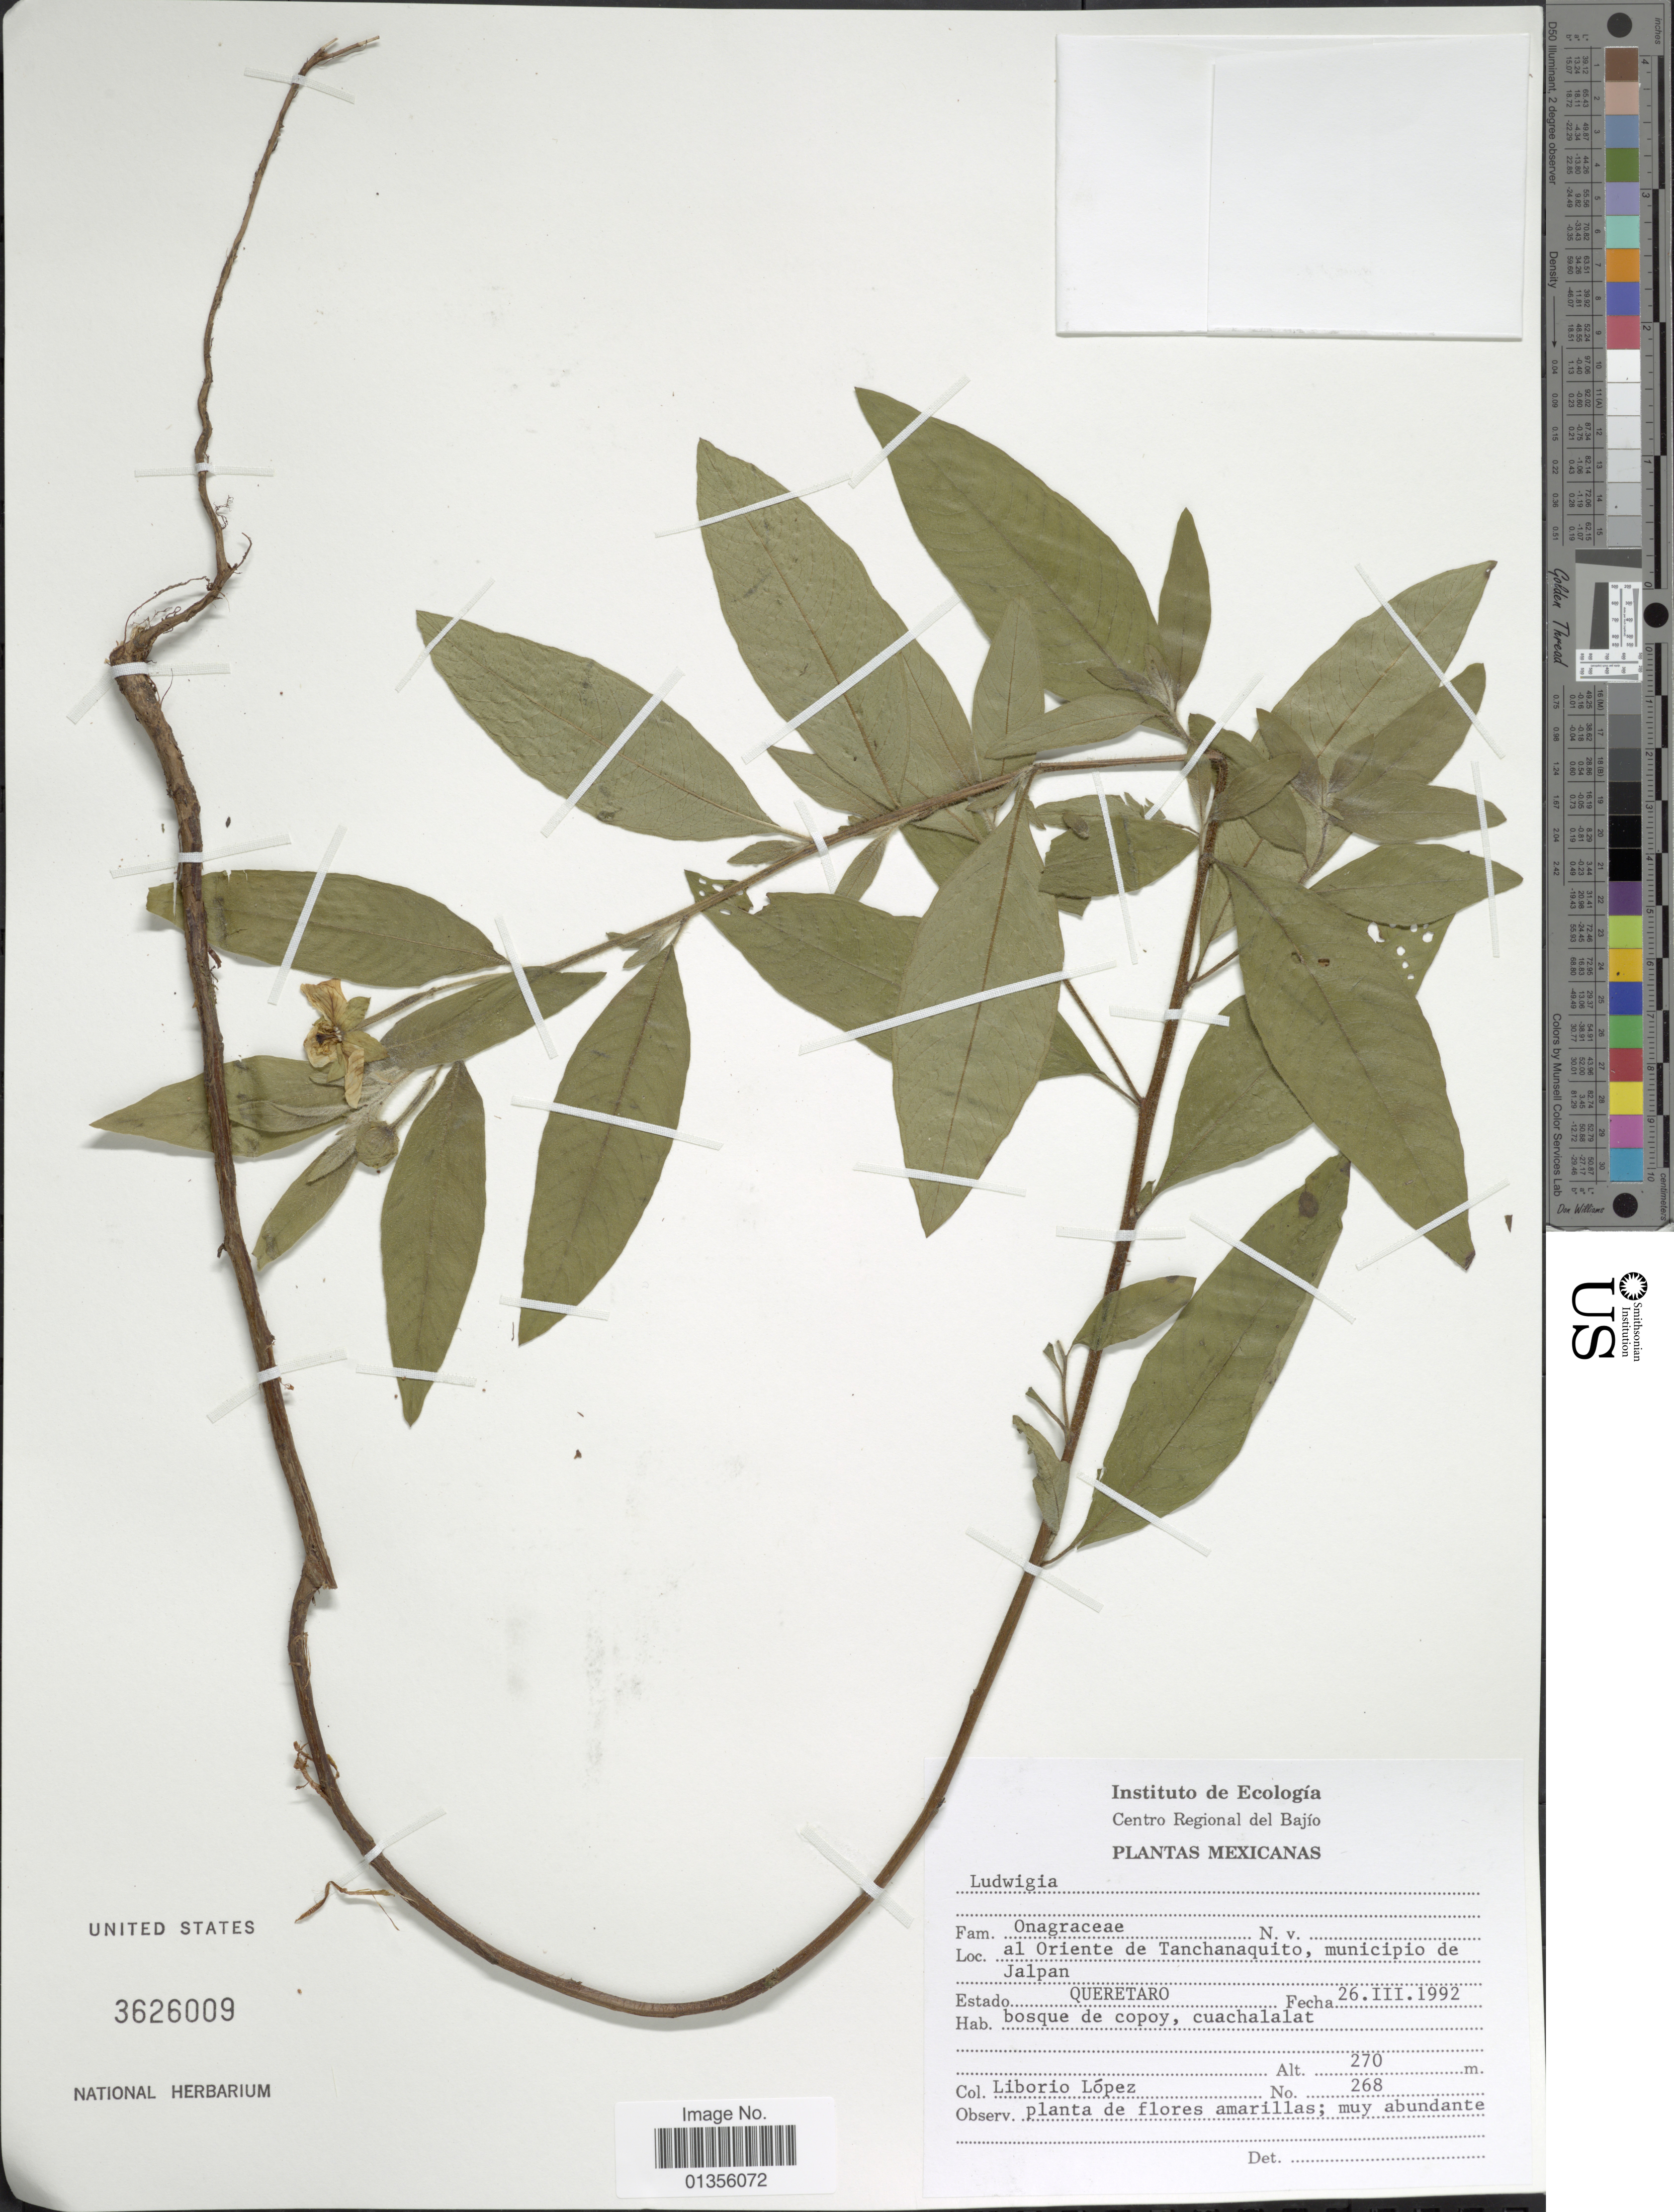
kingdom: Plantae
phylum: Tracheophyta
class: Magnoliopsida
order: Myrtales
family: Onagraceae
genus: Ludwigia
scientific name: Ludwigia sp.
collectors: L. López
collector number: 268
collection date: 1992-03-26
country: Mexico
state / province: Querétaro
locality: Al Oriente de Tanchanaquito, municipio de Jalpan, Estado Queretaro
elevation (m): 270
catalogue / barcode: US 3626009